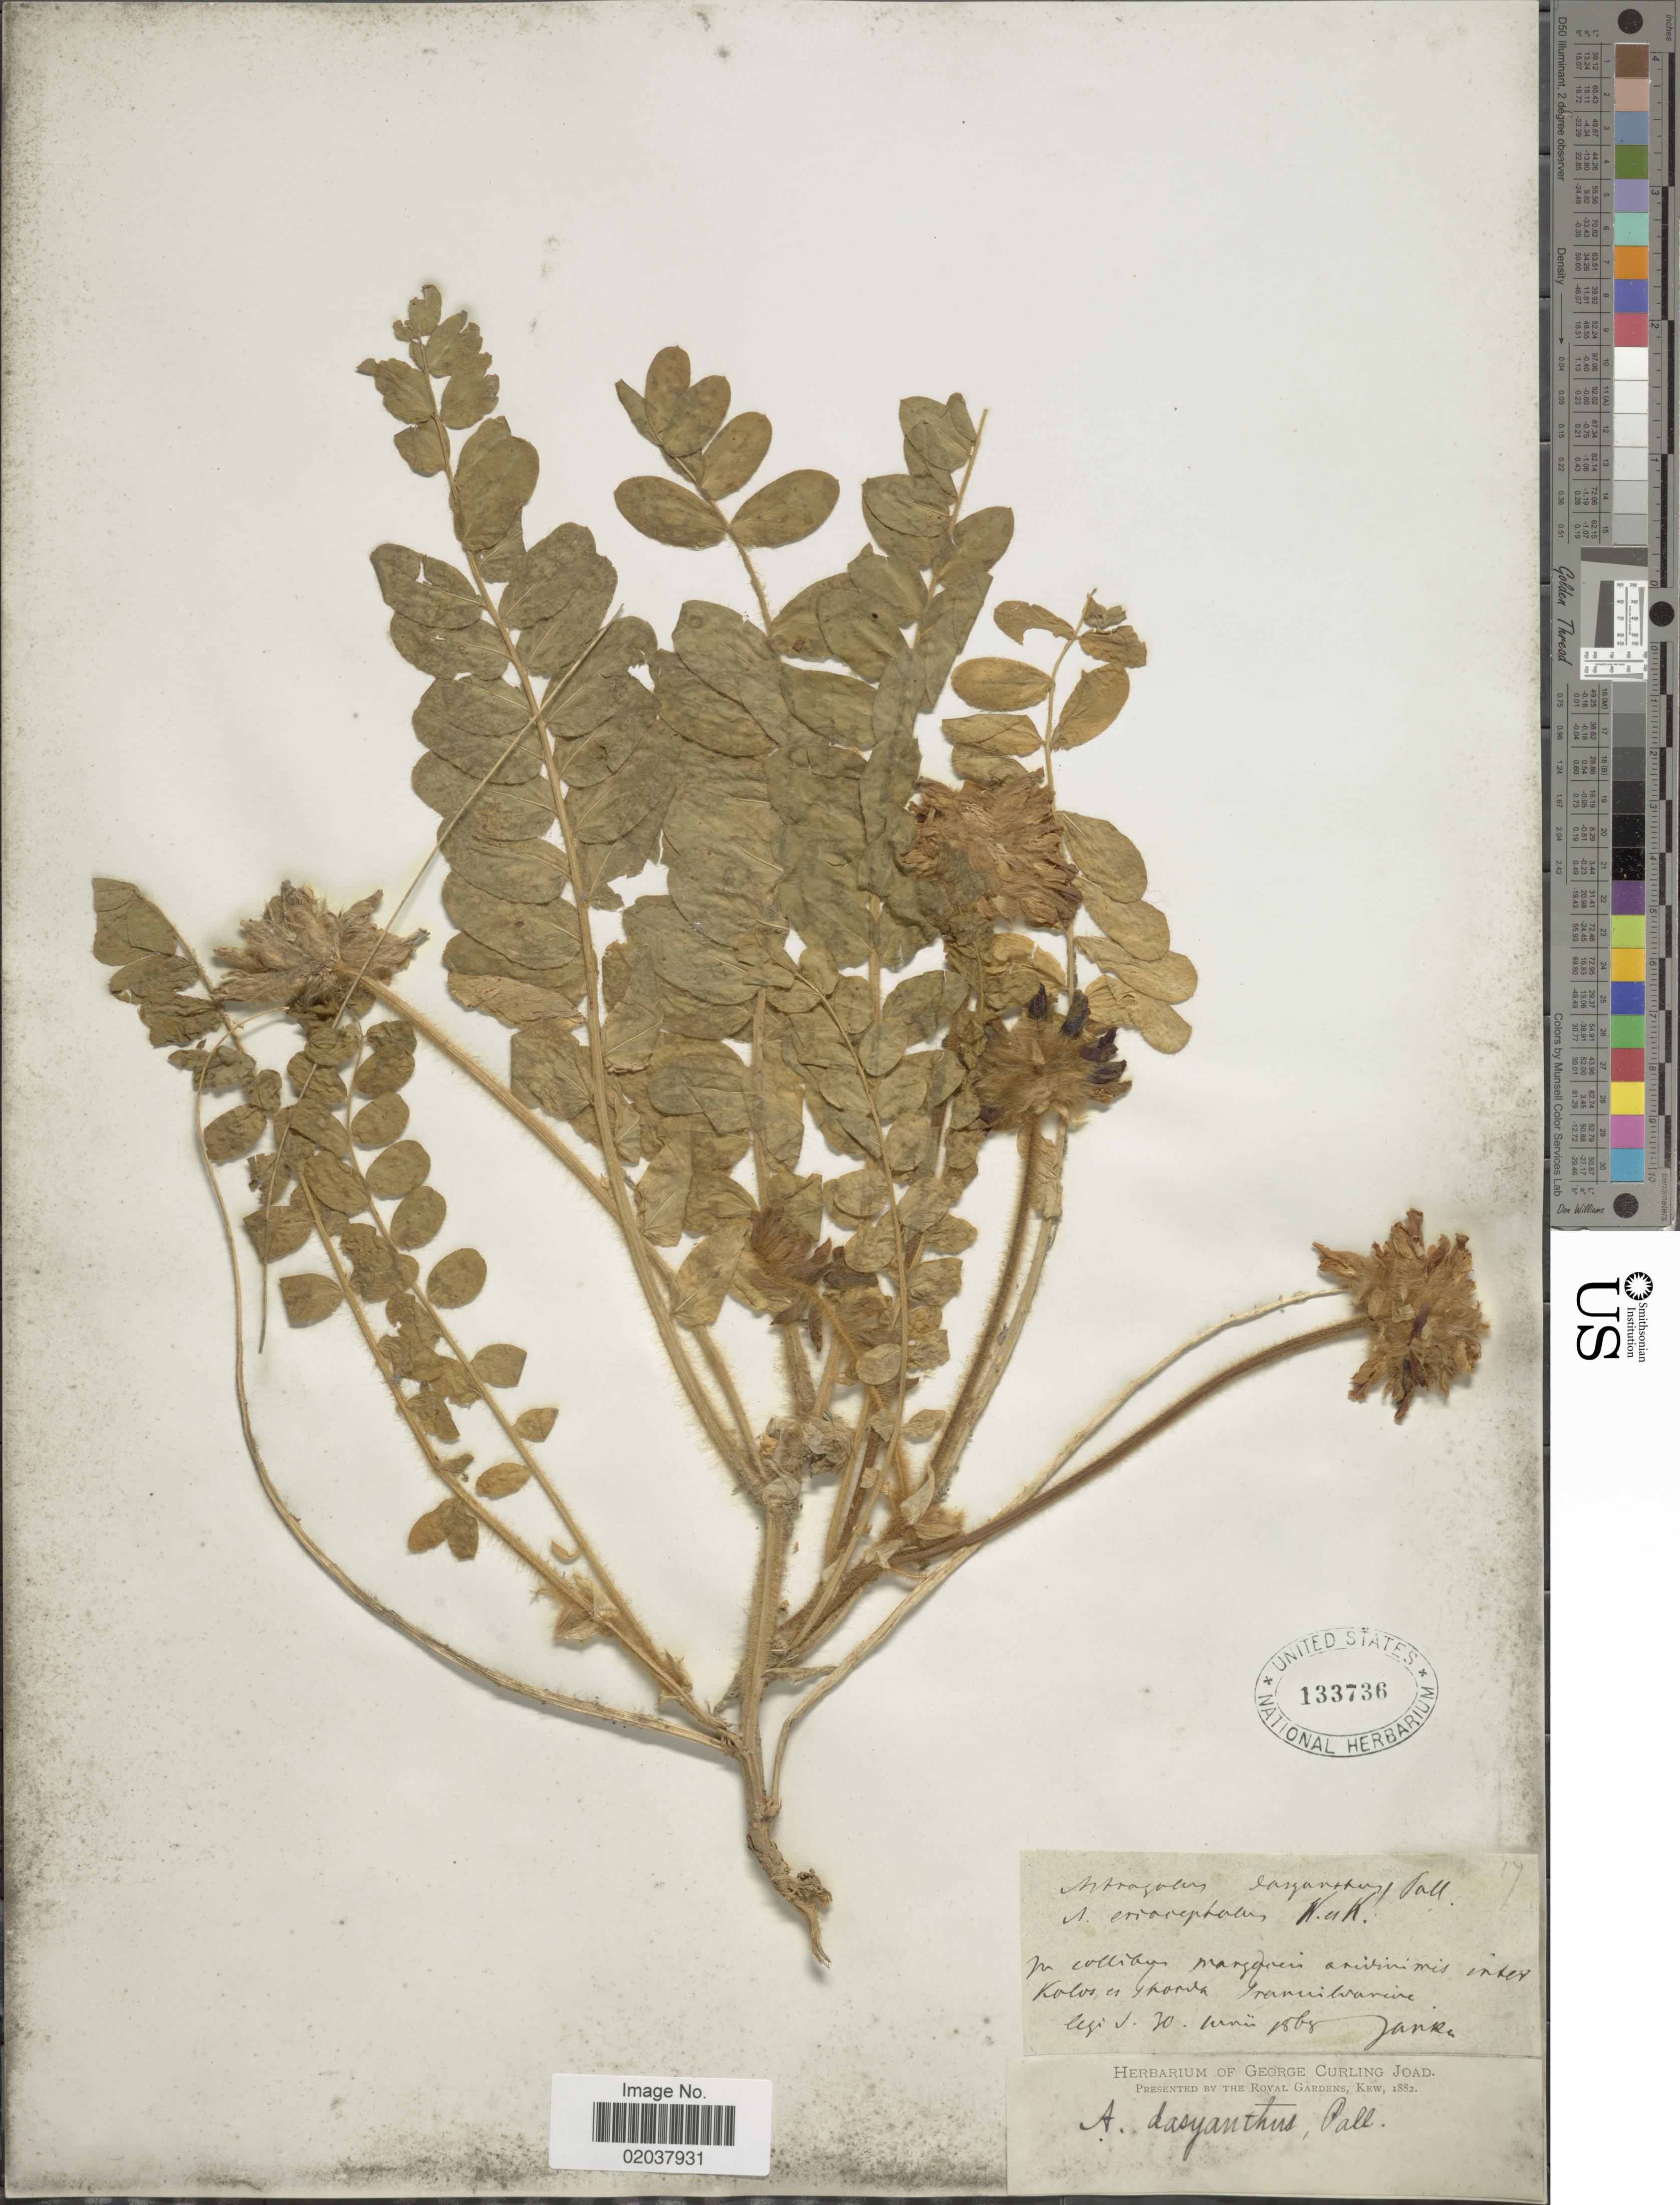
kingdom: Plantae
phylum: Tracheophyta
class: Magnoliopsida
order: Fabales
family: Fabaceae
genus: Astragalus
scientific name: Astragalus dasyanthus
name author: Pall.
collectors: V. Janka von Bulcs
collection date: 1868-06-30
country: Romania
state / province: Cluj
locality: Kolos, Transylvania.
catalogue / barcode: US 133736